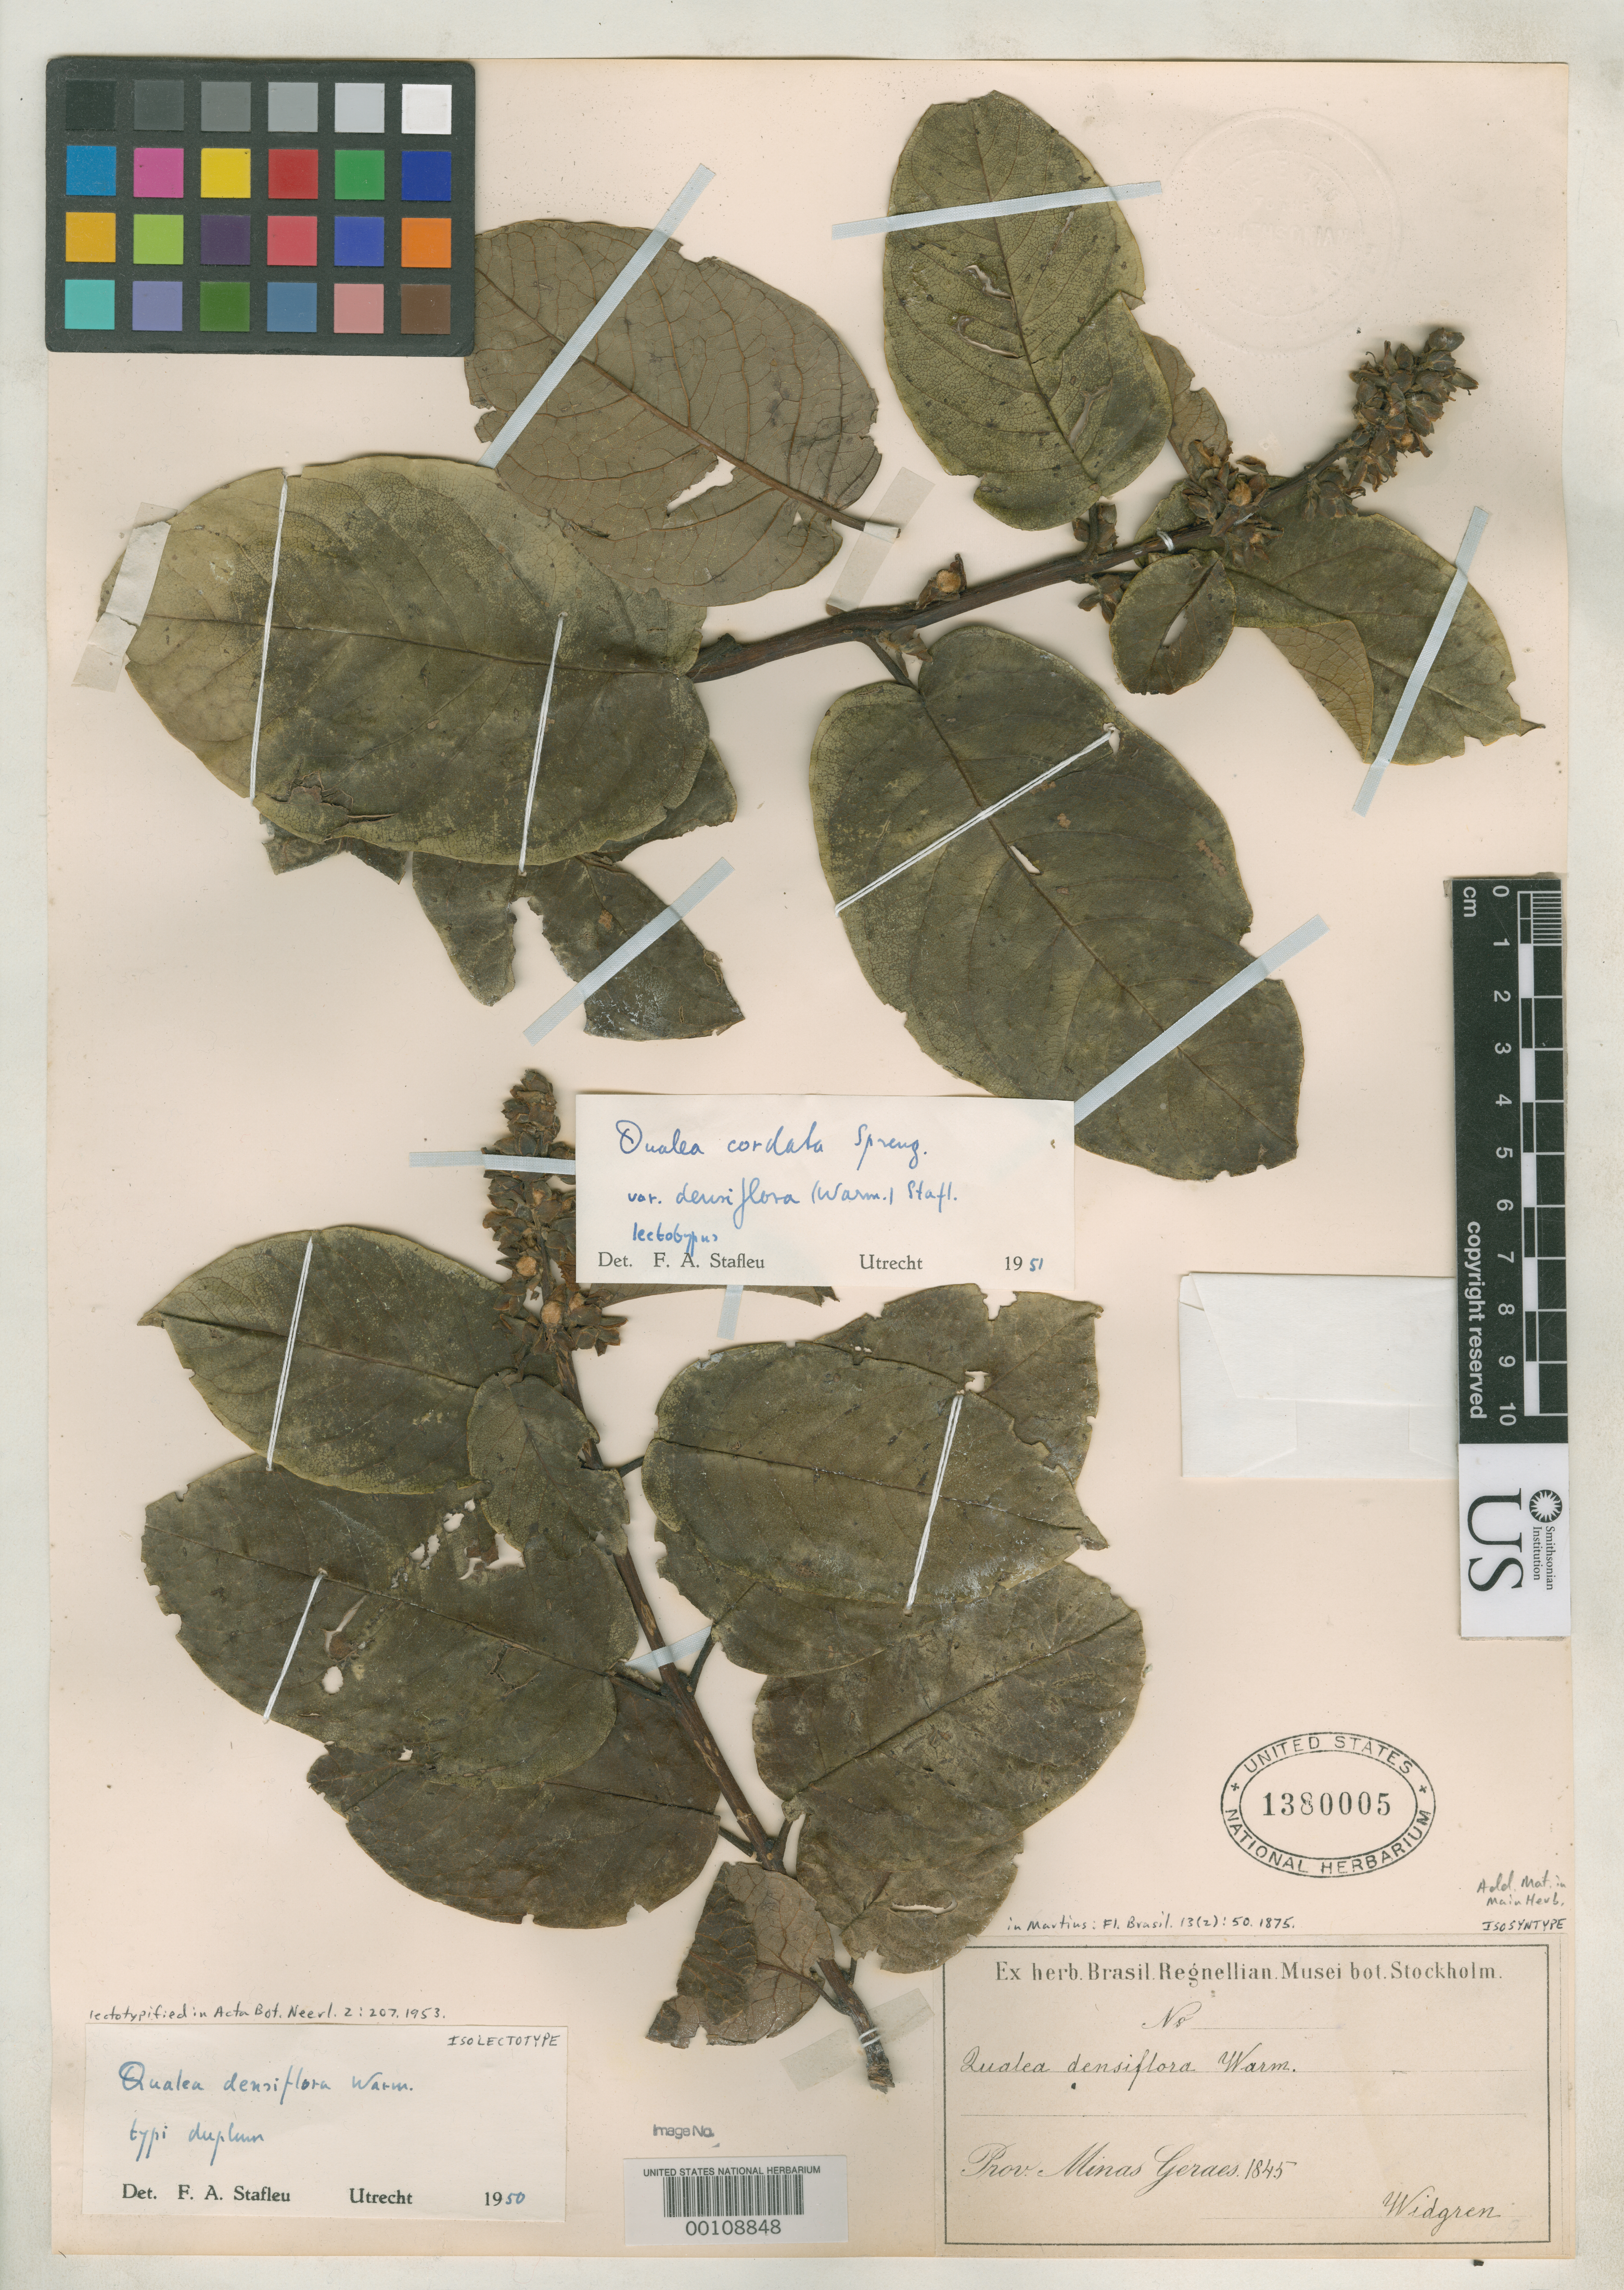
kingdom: Plantae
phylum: Tracheophyta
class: Magnoliopsida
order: Myrtales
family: Vochysiaceae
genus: Qualea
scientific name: Qualea densiflora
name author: Warm.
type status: Isolectotype; Isosyntype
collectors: J. Widgren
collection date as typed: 1845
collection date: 1845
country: Brazil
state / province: Minas Gerais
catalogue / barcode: US 1380005